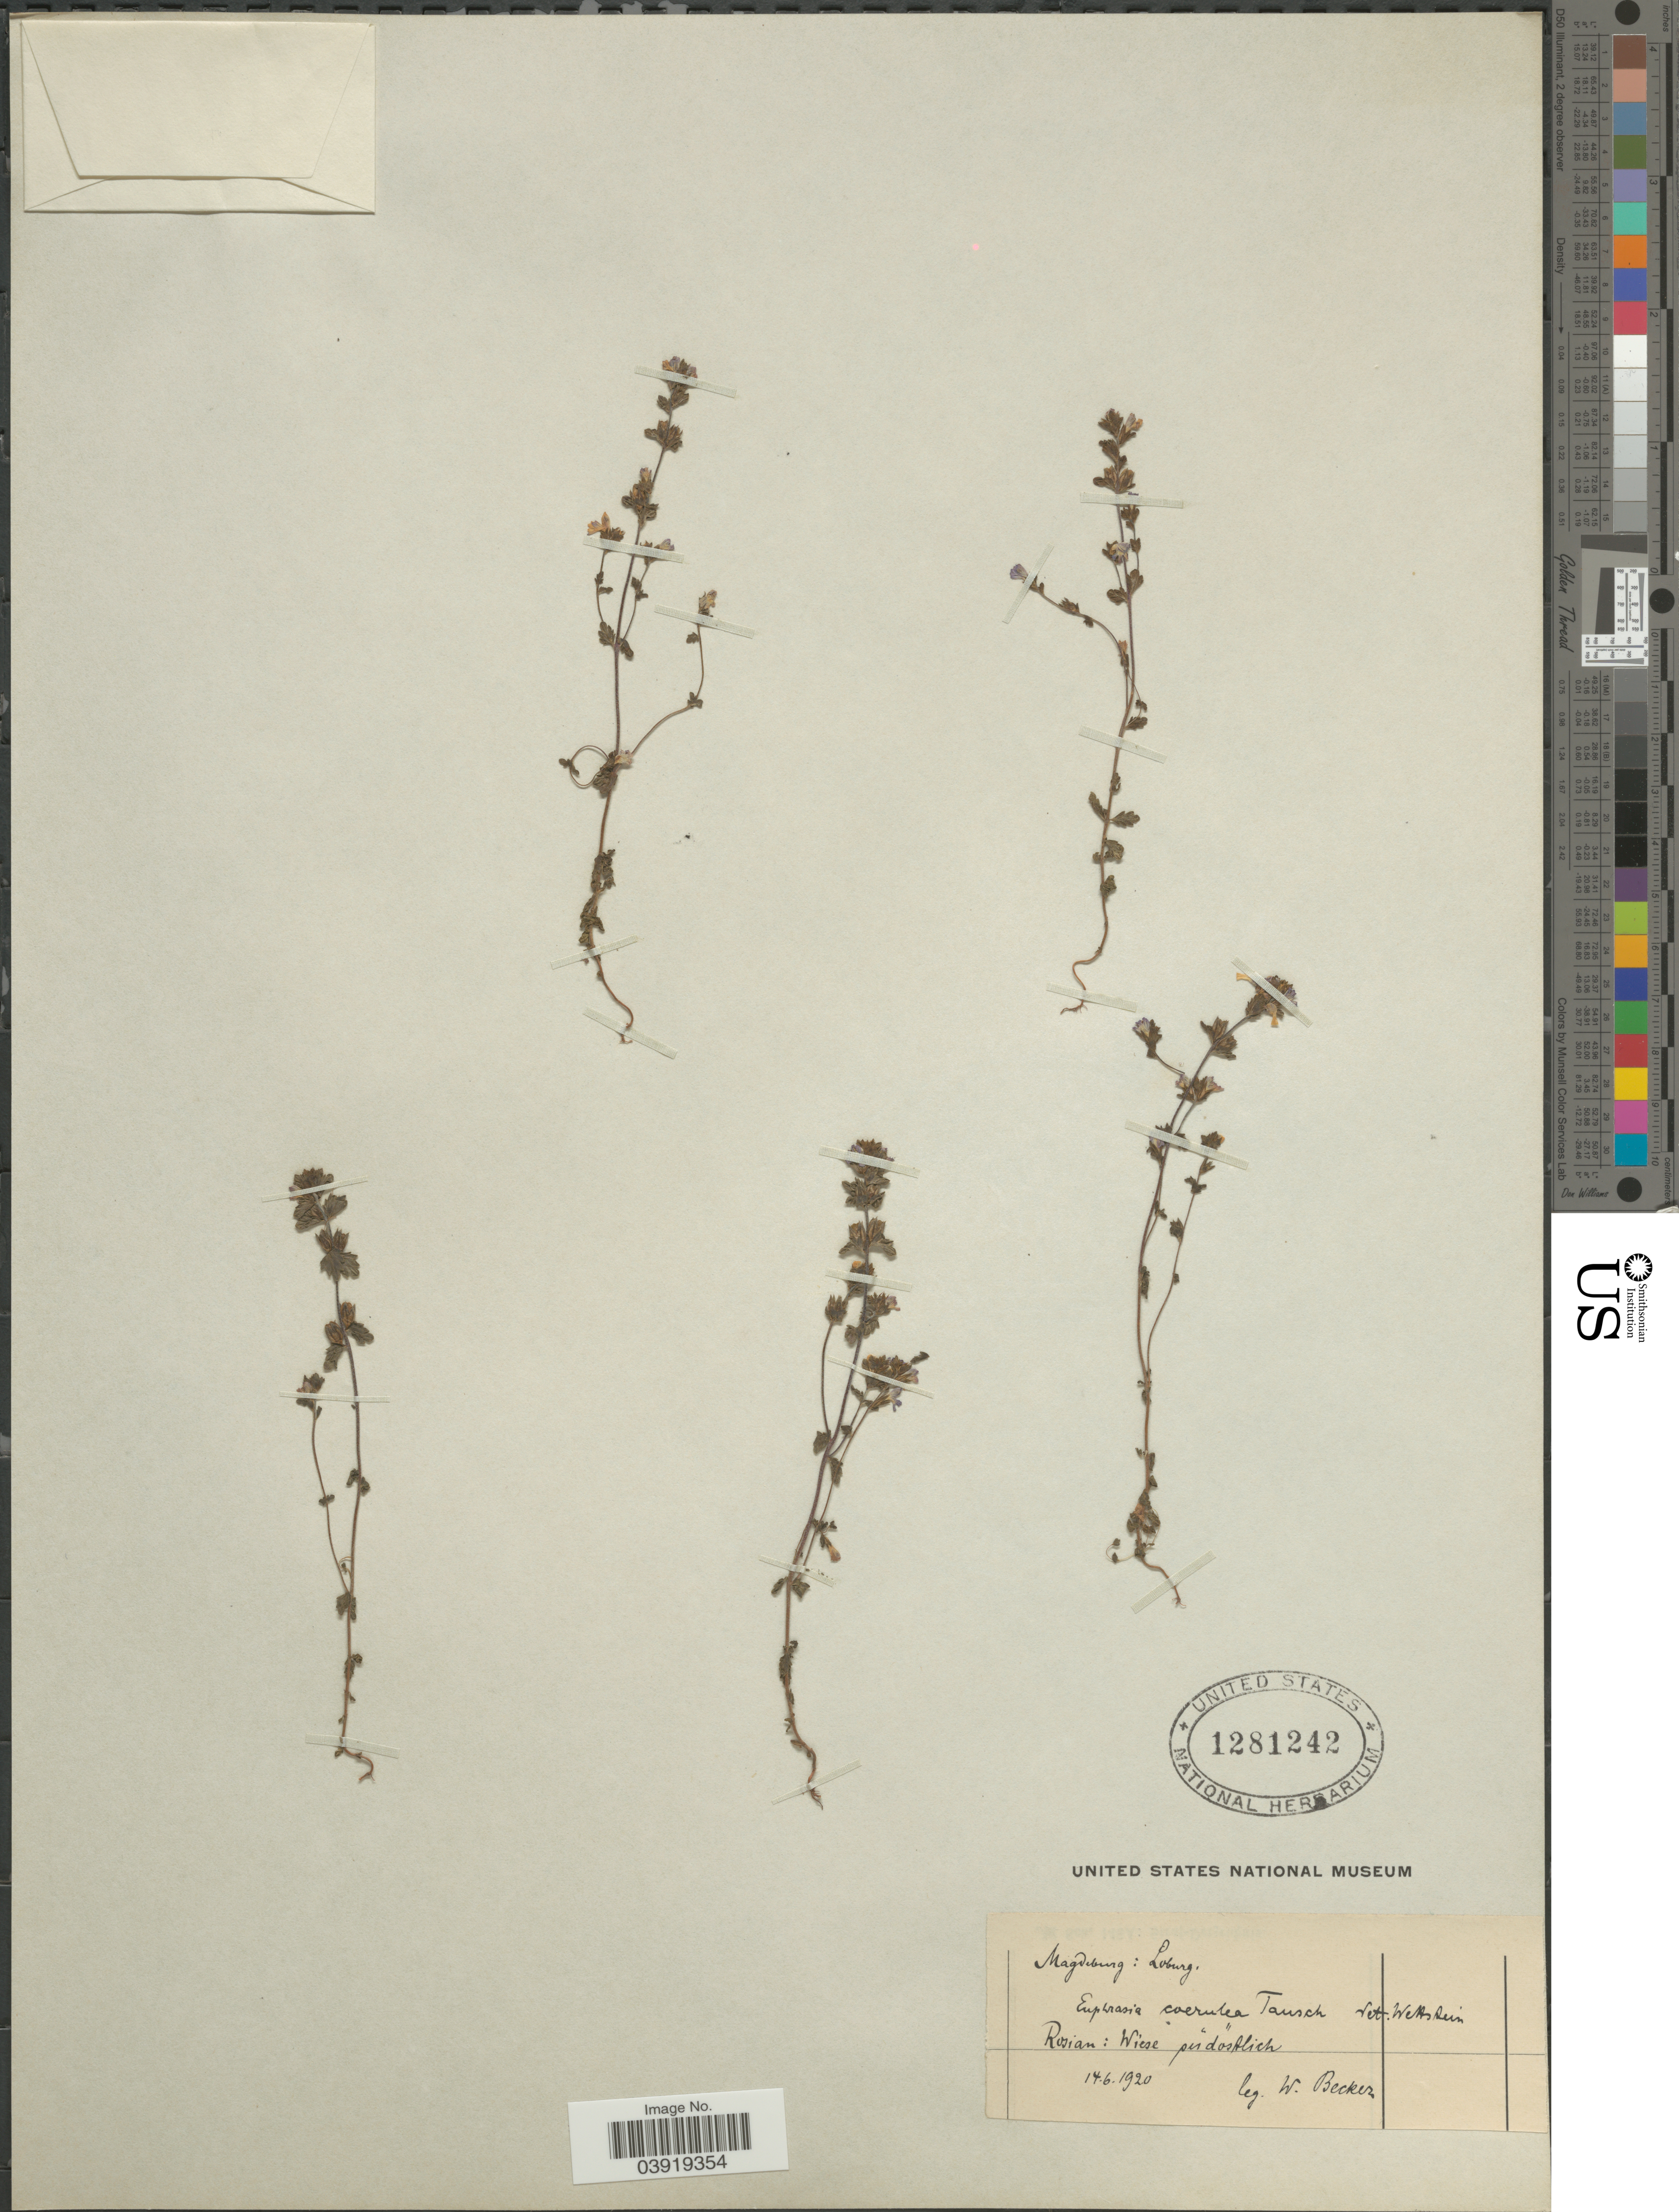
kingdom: Plantae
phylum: Tracheophyta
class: Magnoliopsida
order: Lamiales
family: Orobanchaceae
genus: Euphrasia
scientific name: Euphrasia coerulea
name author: Tausch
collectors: W. Becker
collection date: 1920-06-14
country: Germany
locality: Magdeburg: Loburg. Rosian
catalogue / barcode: US 1281242